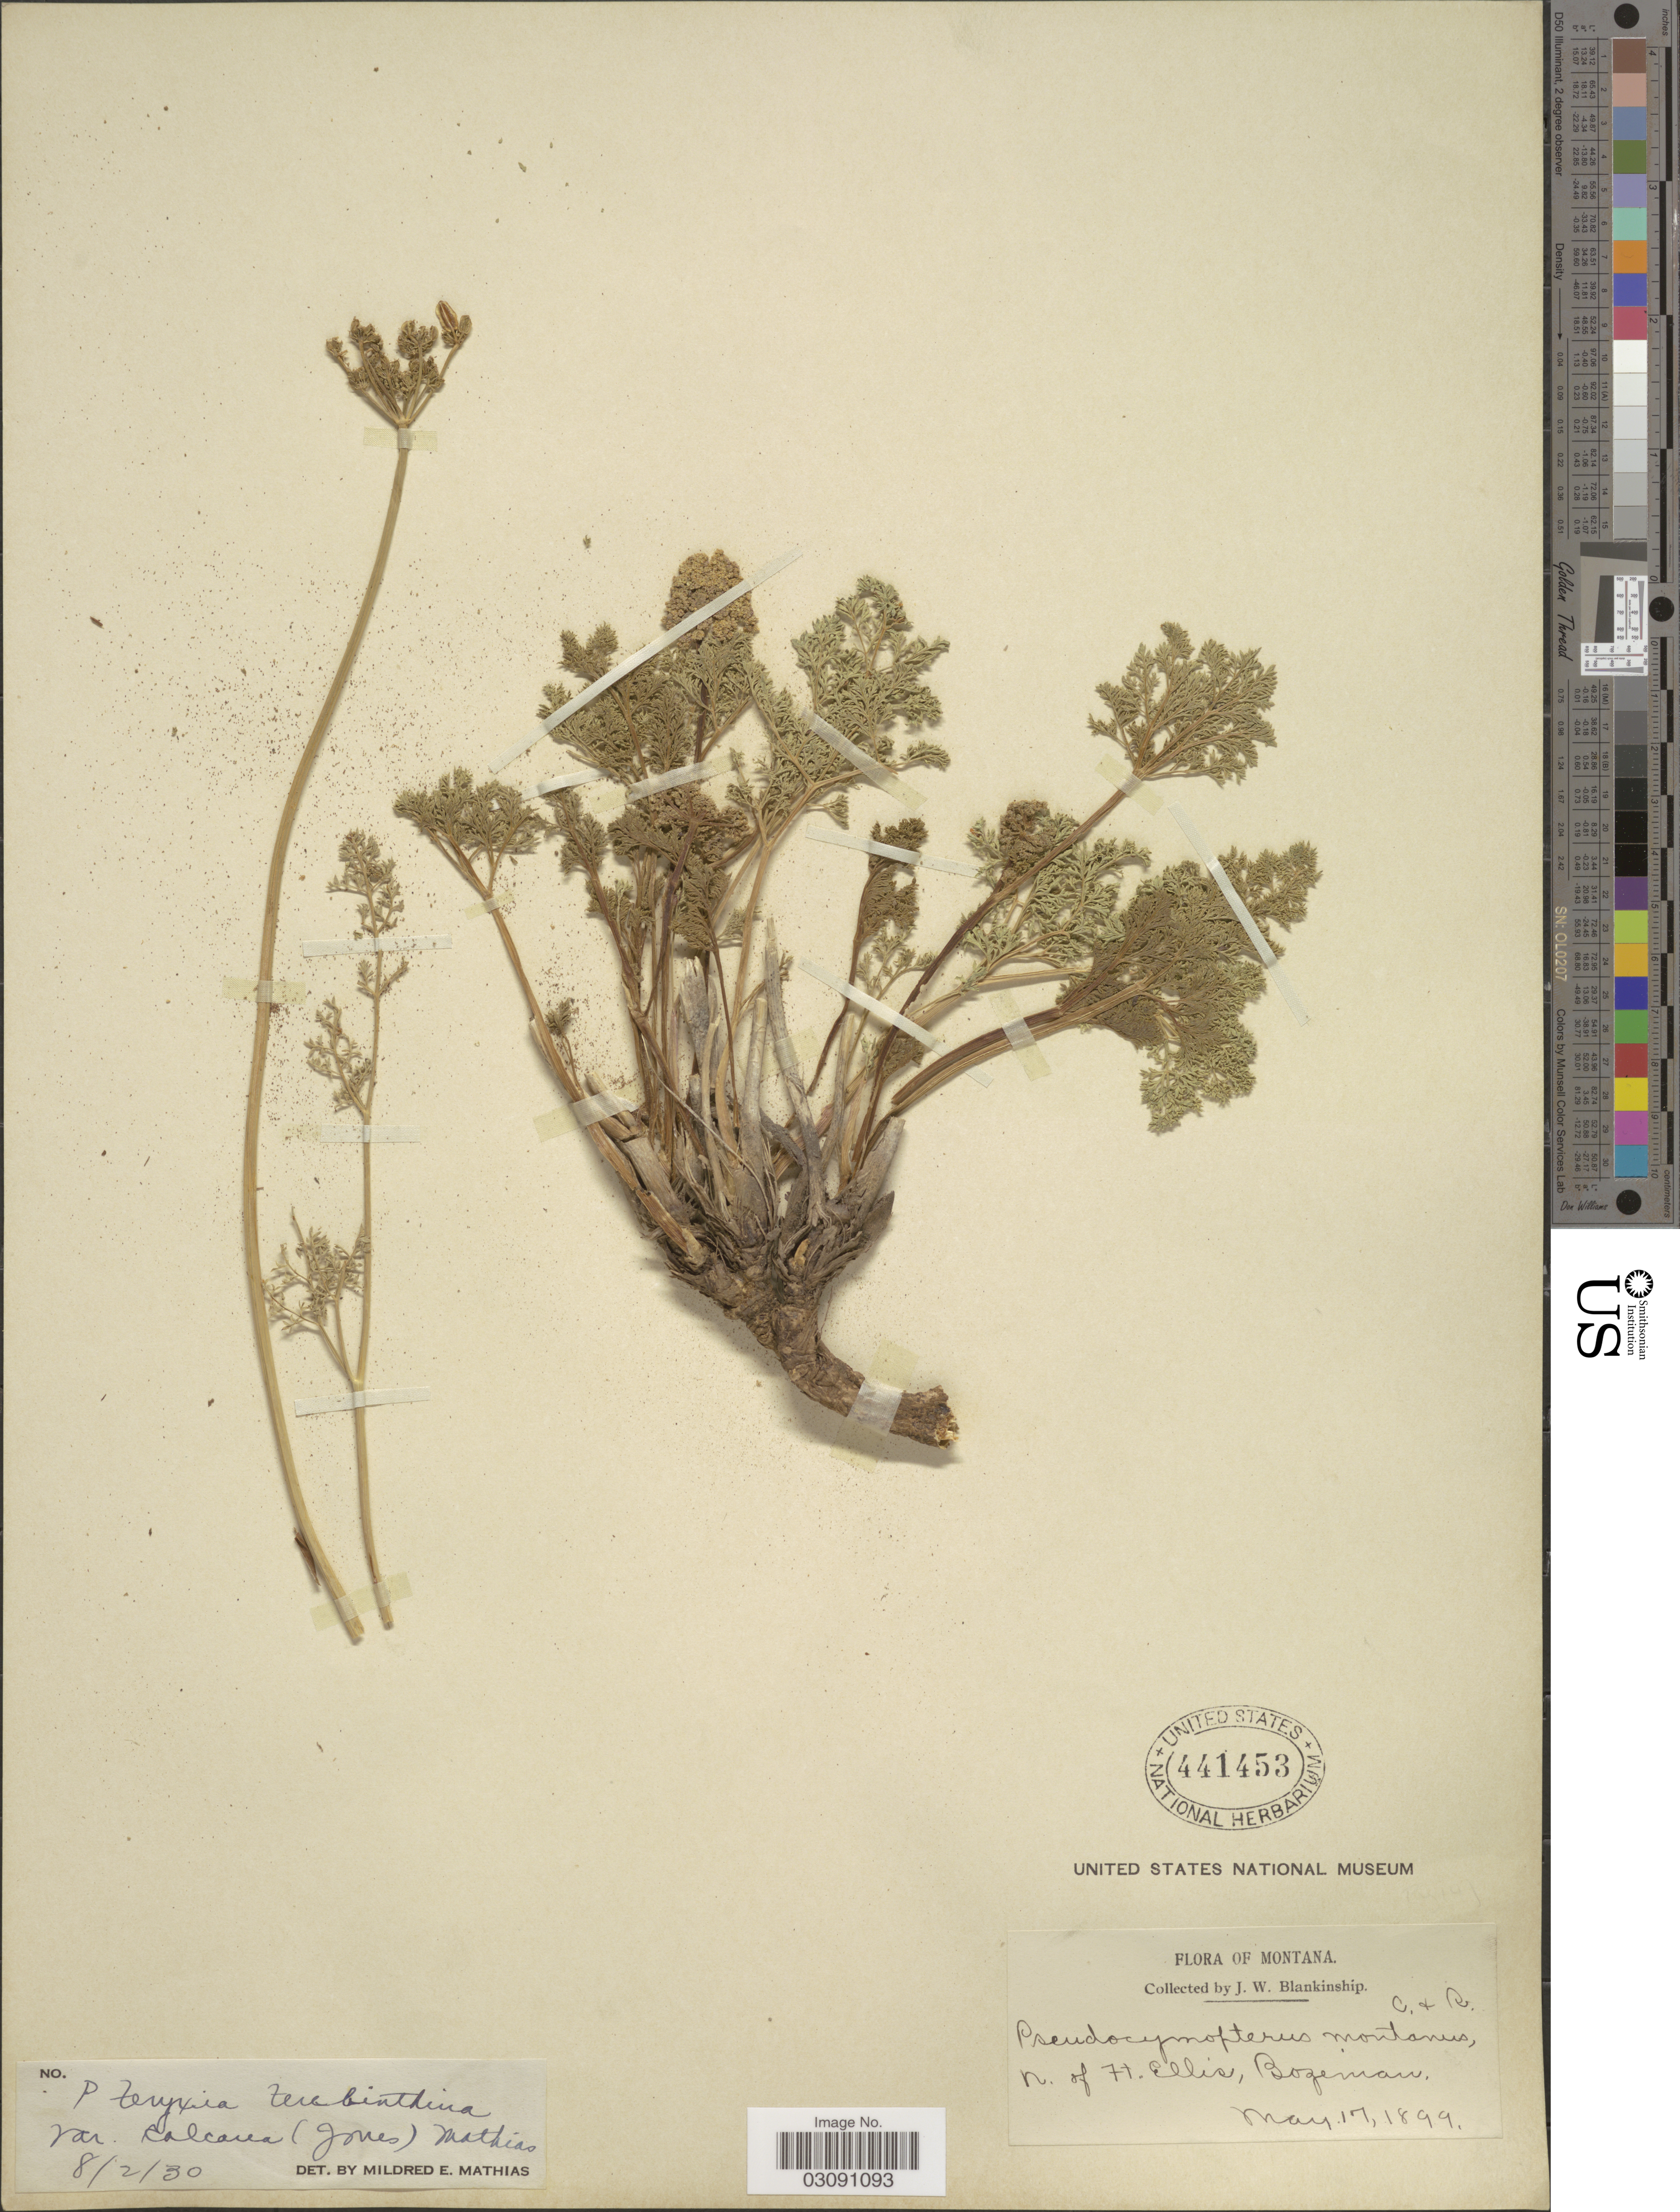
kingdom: Plantae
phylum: Tracheophyta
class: Magnoliopsida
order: Apiales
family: Apiaceae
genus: Pteryxia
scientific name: Pteryxia terebinthina var. calcarea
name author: (M.E. Jones) Mathias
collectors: J. W. Blankinship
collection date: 1899-05-17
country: United States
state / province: Montana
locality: N. of Ft. Ellis, Bozeman.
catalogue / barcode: US 441453